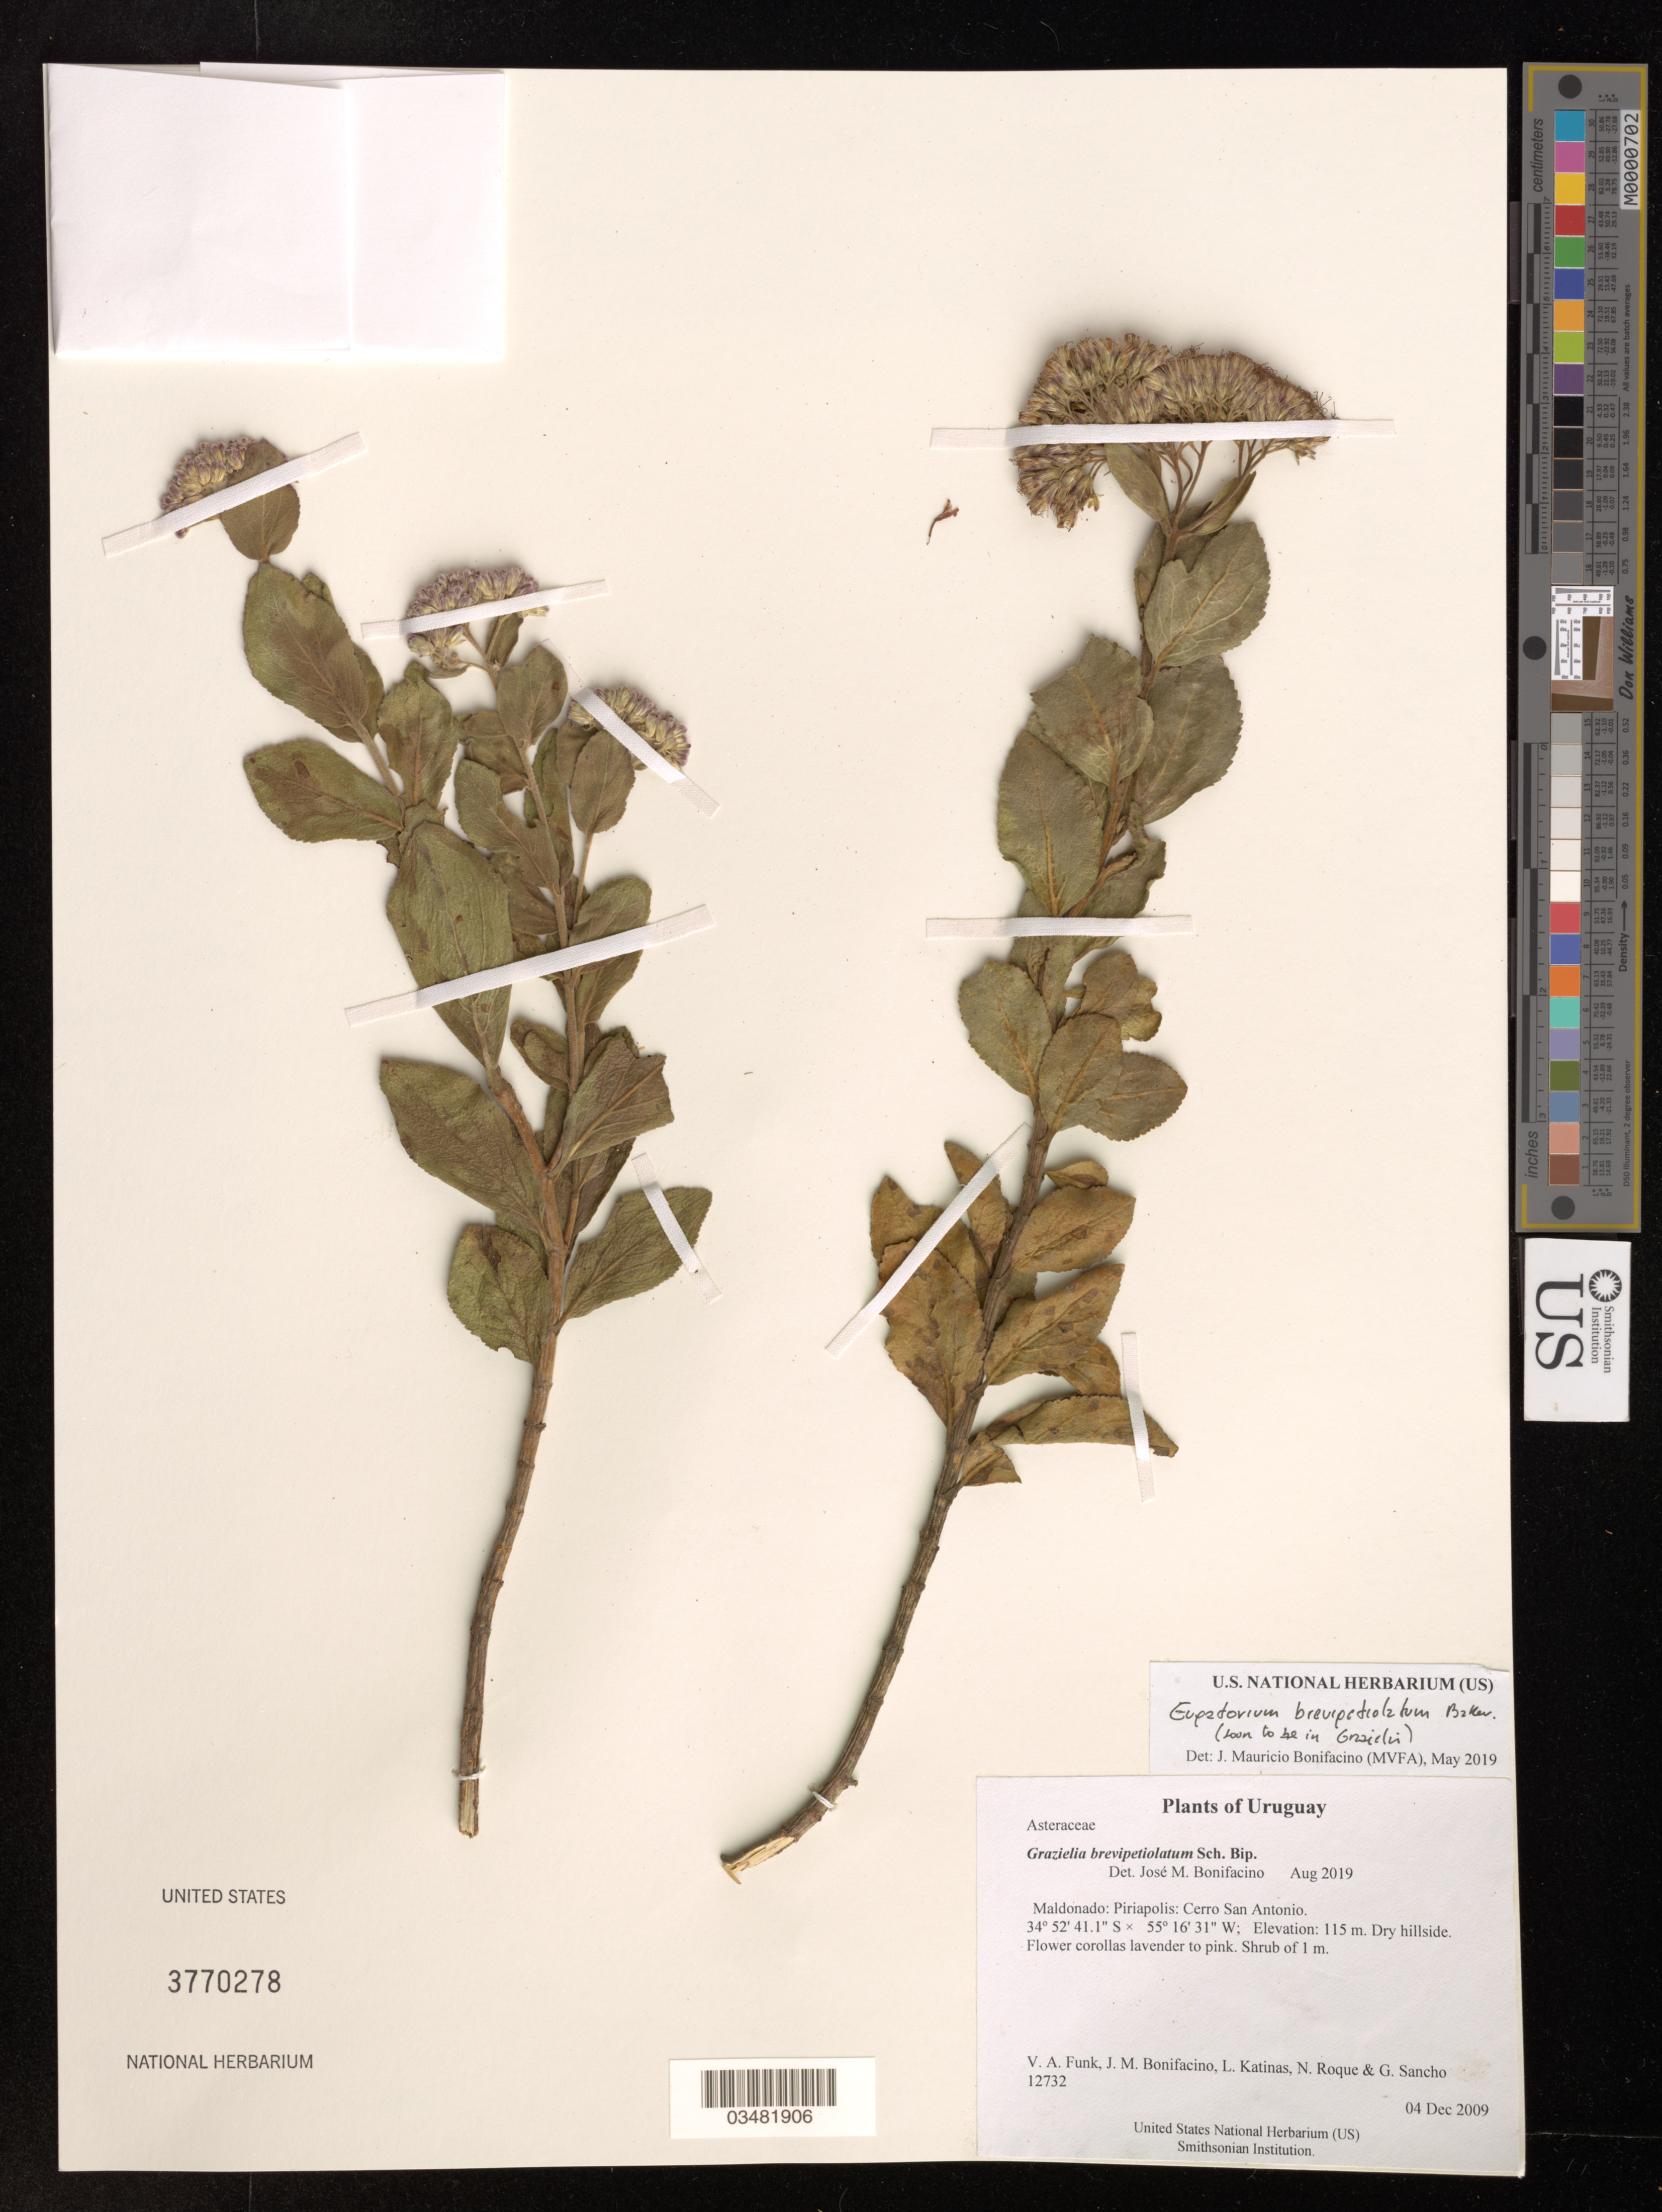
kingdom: Plantae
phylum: Tracheophyta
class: Magnoliopsida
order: Asterales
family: Asteraceae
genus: Grazielia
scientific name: Grazielia brevipetiolatum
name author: Sch. Bip.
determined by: Bonifacino, José Mauricio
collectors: V. Funk, M. Bonifacino, L. Katinas & N. Roque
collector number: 12732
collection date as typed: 4 Dec 2009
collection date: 2009-12-04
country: Uruguay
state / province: Maldonado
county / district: Piriapolis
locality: Cerro San Antonio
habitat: Dry hillside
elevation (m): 115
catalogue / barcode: US 3770278